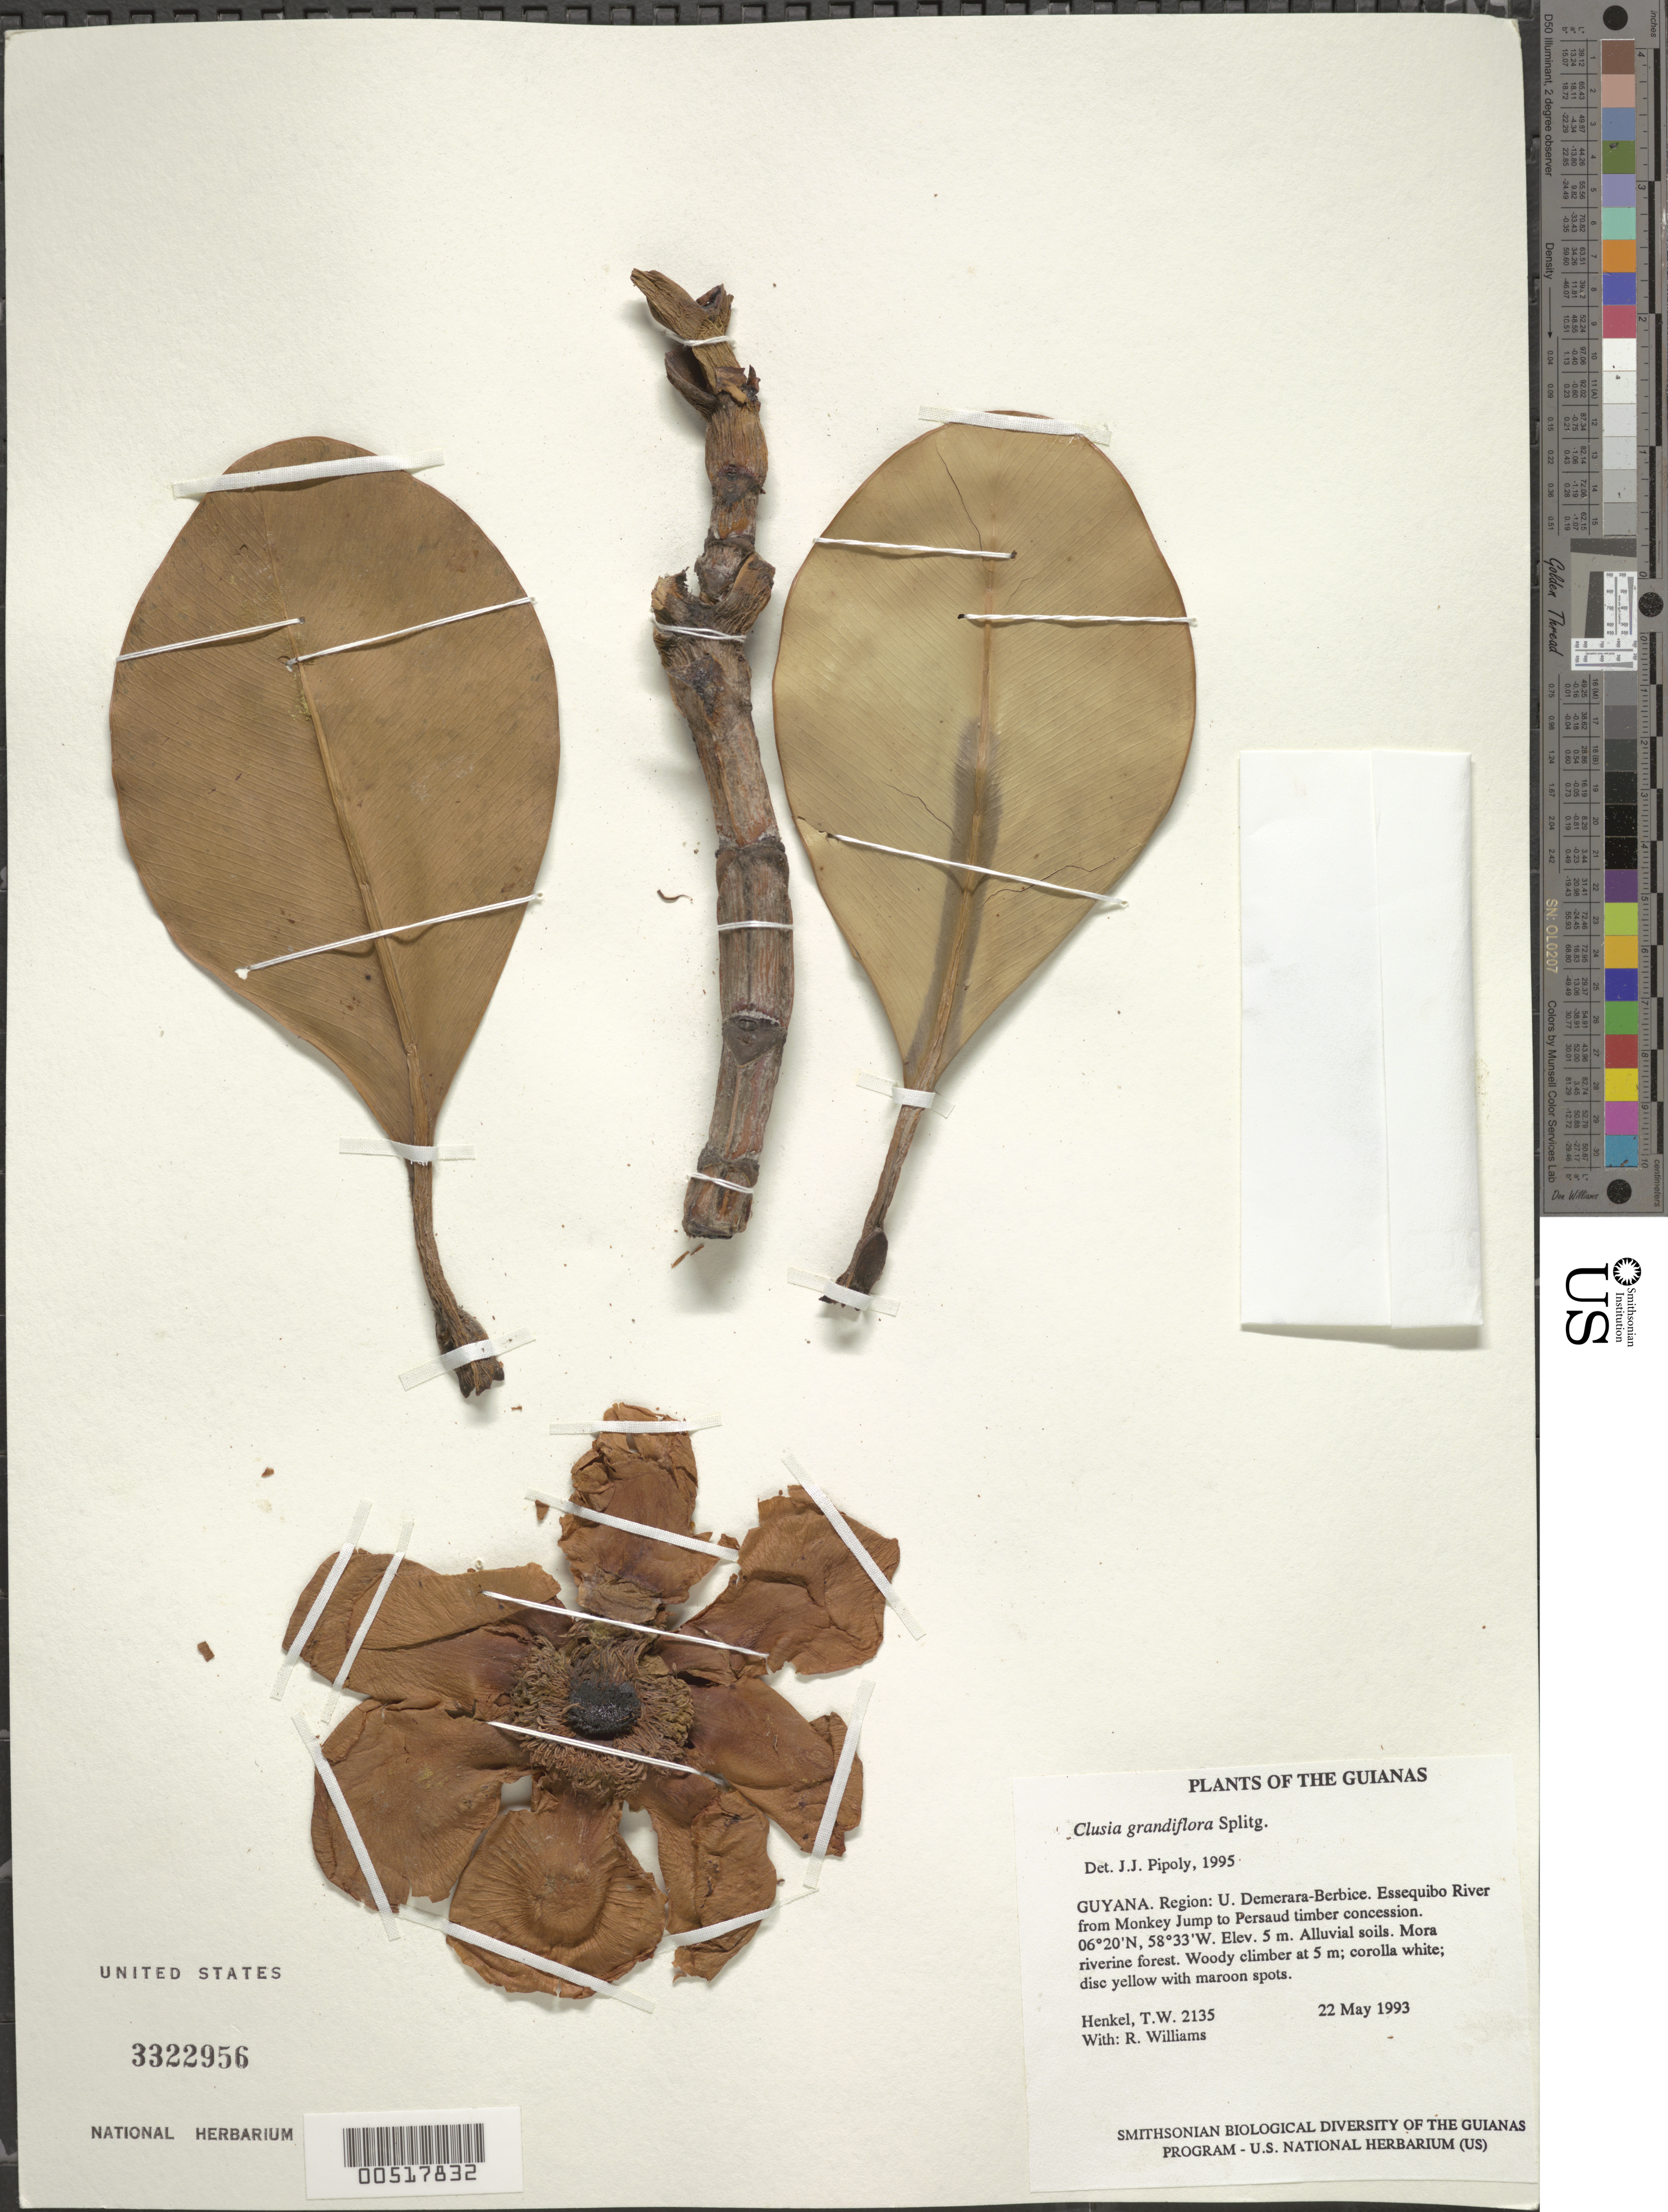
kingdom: Plantae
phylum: Tracheophyta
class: Magnoliopsida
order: Malpighiales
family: Clusiaceae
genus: Clusia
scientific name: Clusia grandiflora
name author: Splitg.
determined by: Pipoly, J. J., III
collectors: T. Henkel & R. Williams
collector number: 2135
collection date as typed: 22 May 1993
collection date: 1993-05-22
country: Guyana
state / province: U. Demerara-Berbice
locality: Essequibo River from Monkey Jump to Persaud timber concession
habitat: Alluvial soils. Mora riverine forest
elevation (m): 5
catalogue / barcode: US 3322956